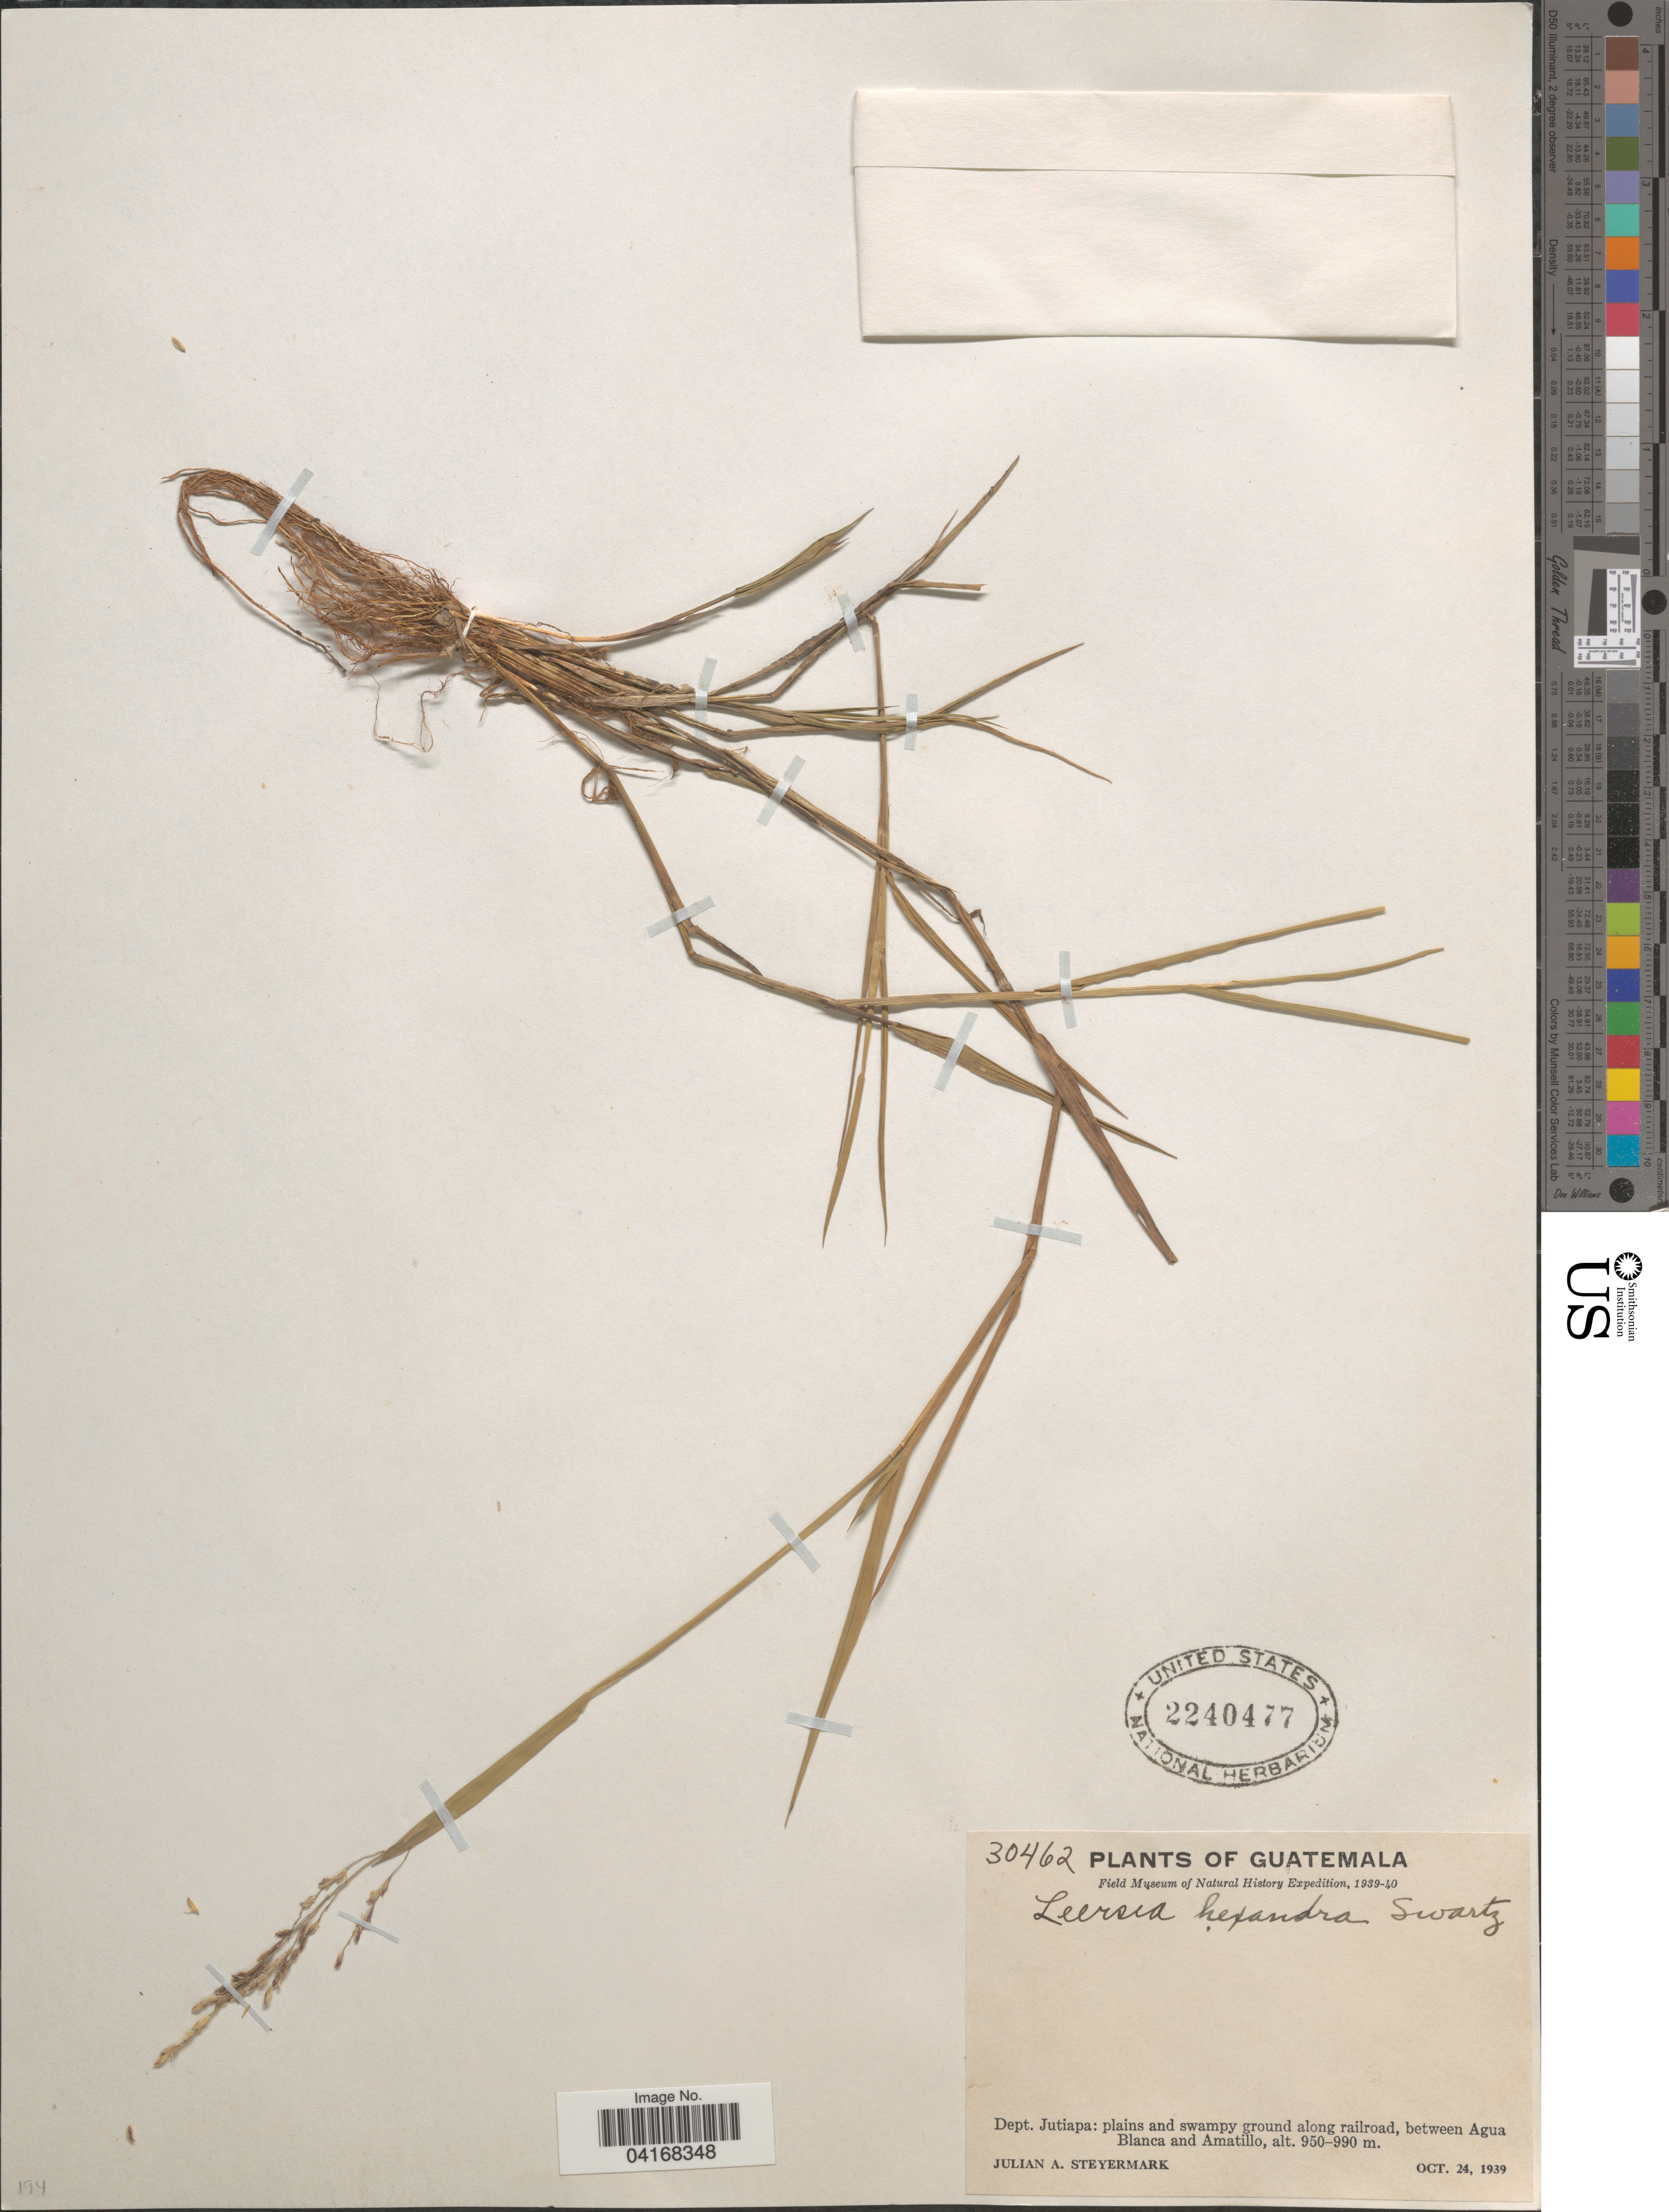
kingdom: Plantae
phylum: Tracheophyta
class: Liliopsida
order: Poales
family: Poaceae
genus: Leersia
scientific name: Leersia hexandra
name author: Sw.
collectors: J. Steyermark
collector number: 30462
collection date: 1939-10-24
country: Guatemala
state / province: Jutiapa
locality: Field Museum of Natural History Expedition, 1939-40. Dept. Jutiapa: plains and swampy ground along railroad, between Agua Blanca and Amatillo.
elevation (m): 950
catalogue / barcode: US 2240477